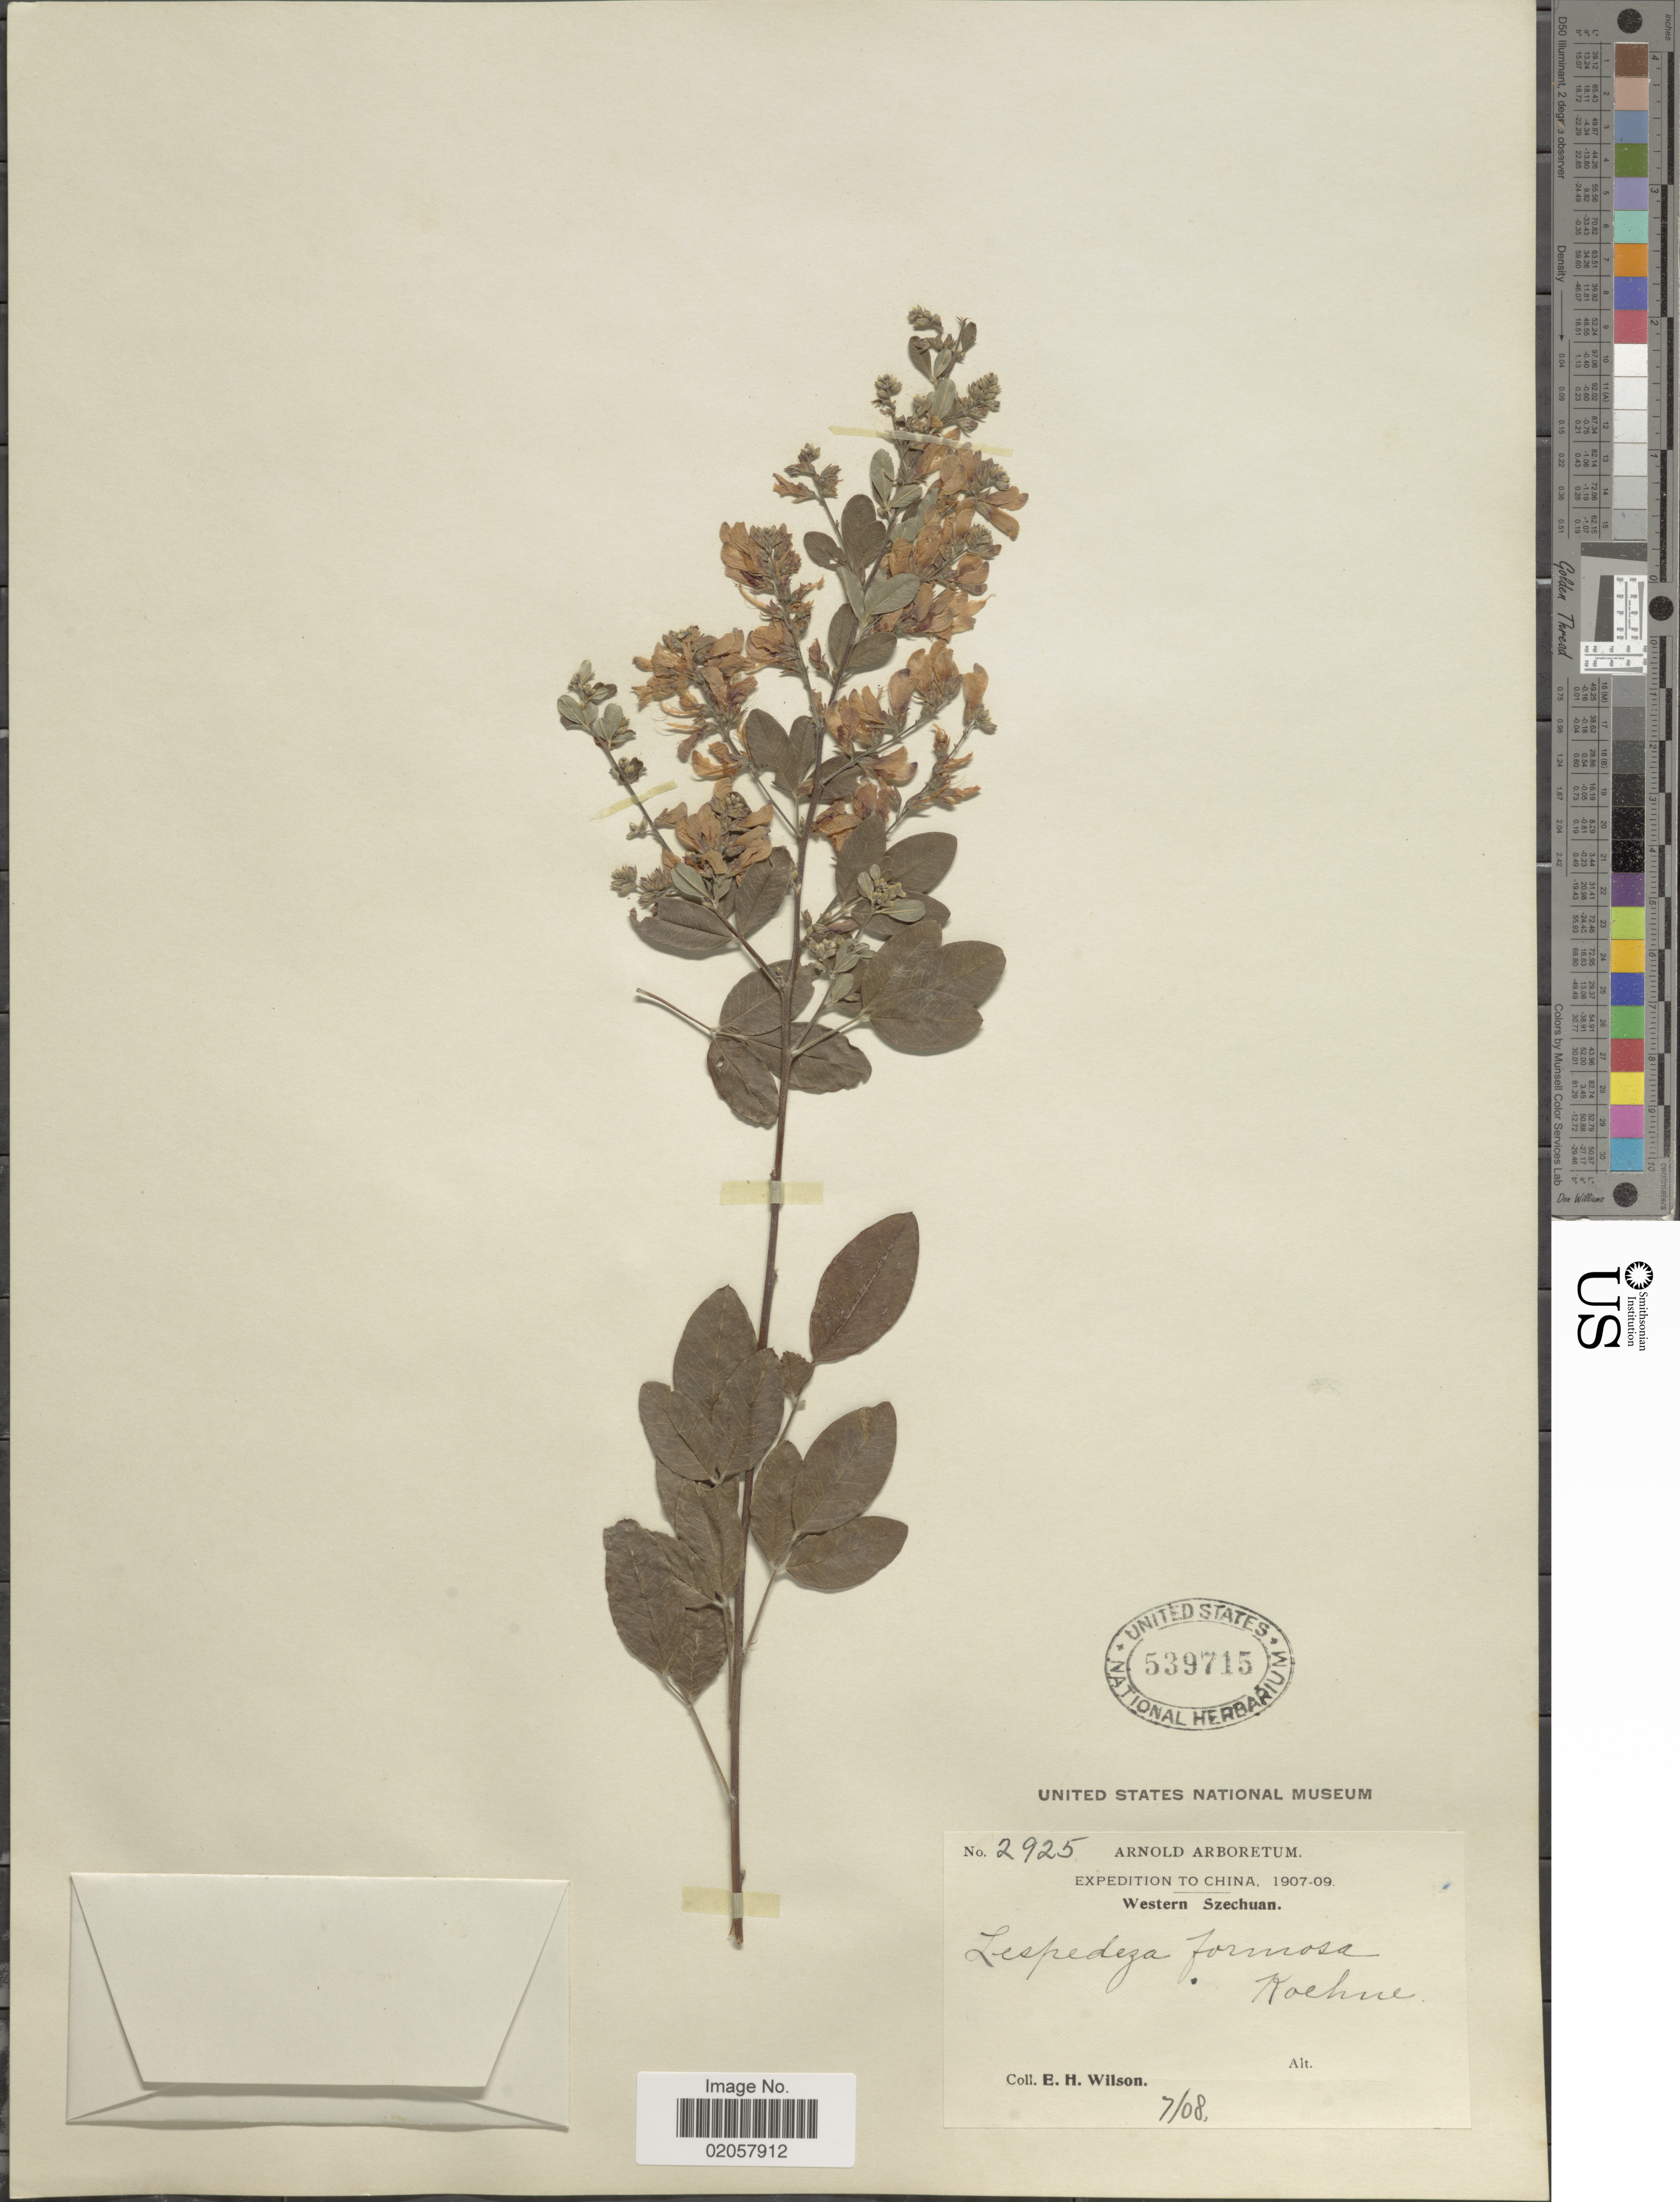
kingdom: Plantae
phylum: Tracheophyta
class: Magnoliopsida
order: Fabales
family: Fabaceae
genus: Lespedeza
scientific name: Lespedeza formosa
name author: (Vogel) Koehne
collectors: E. Wilson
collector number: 2925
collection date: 1908-07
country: China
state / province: Sichuan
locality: Western Szechuan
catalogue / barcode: US 539715